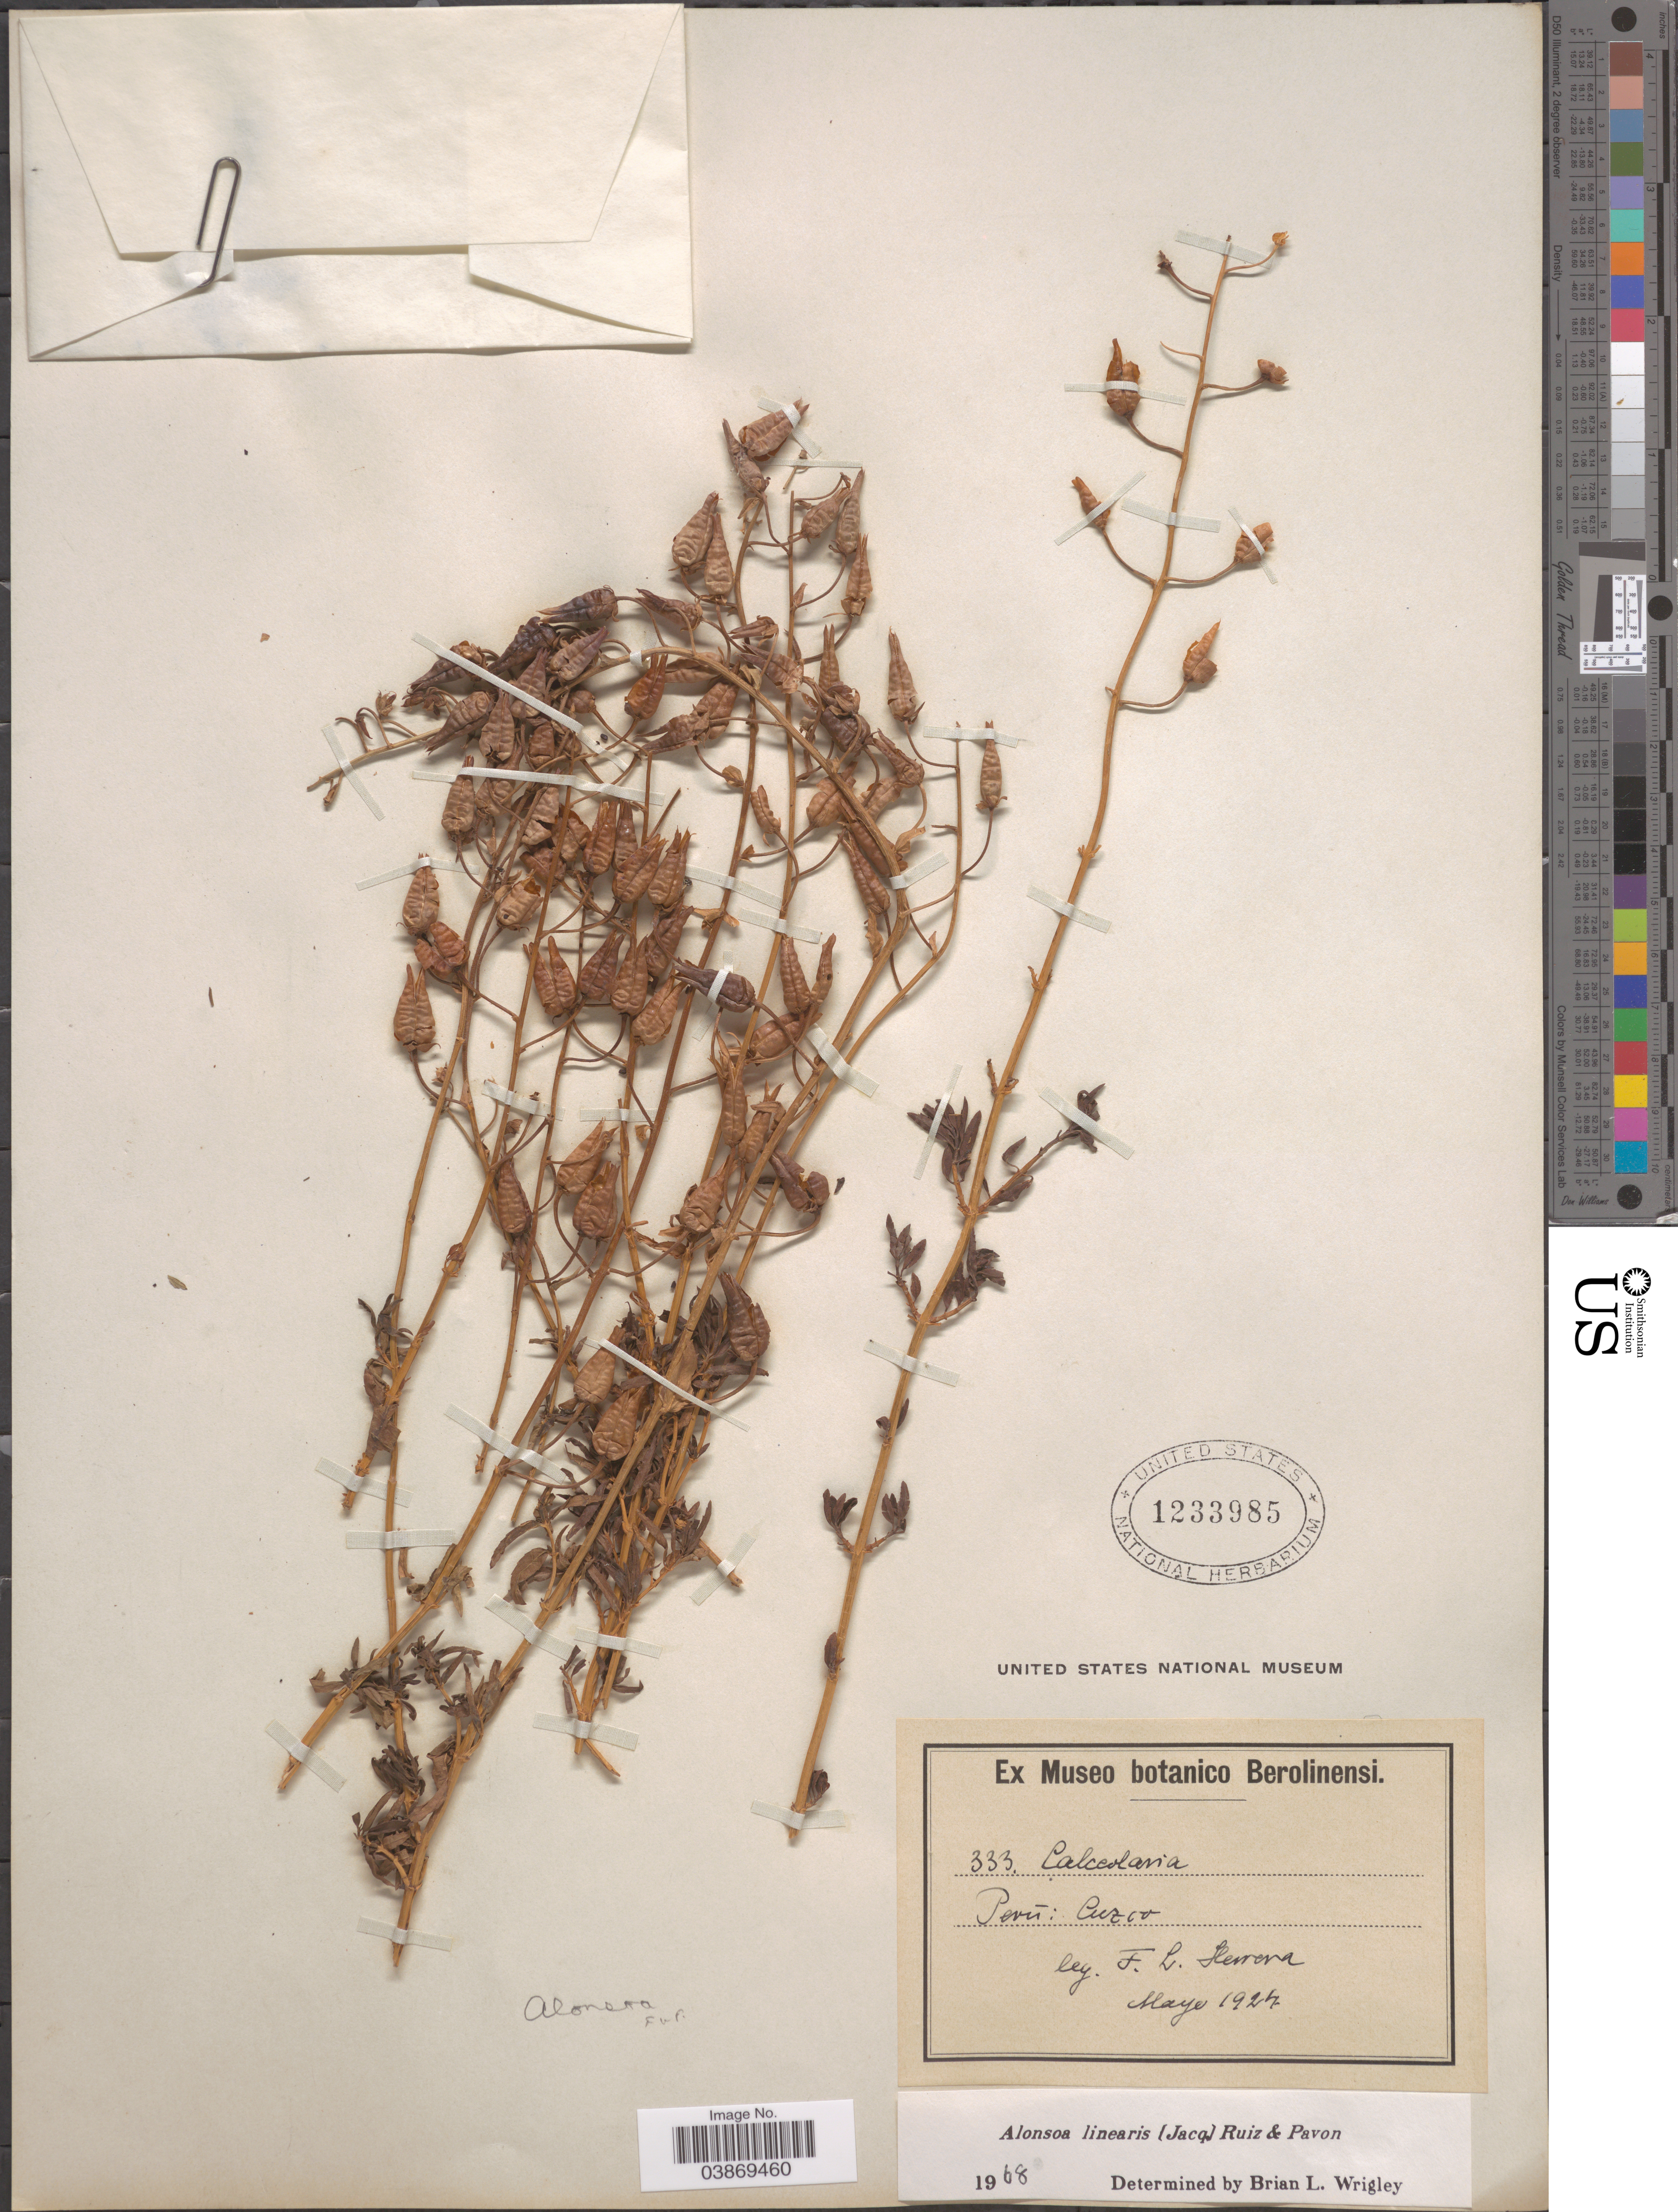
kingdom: Plantae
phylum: Tracheophyta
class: Magnoliopsida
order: Lamiales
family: Scrophulariaceae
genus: Alonsoa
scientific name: Alonsoa linearis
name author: (Jacq.) Ruiz & Pav.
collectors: F. L. Herrera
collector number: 333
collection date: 1924-05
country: Peru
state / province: Cusco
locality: Cuzco.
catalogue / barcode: US 1233985